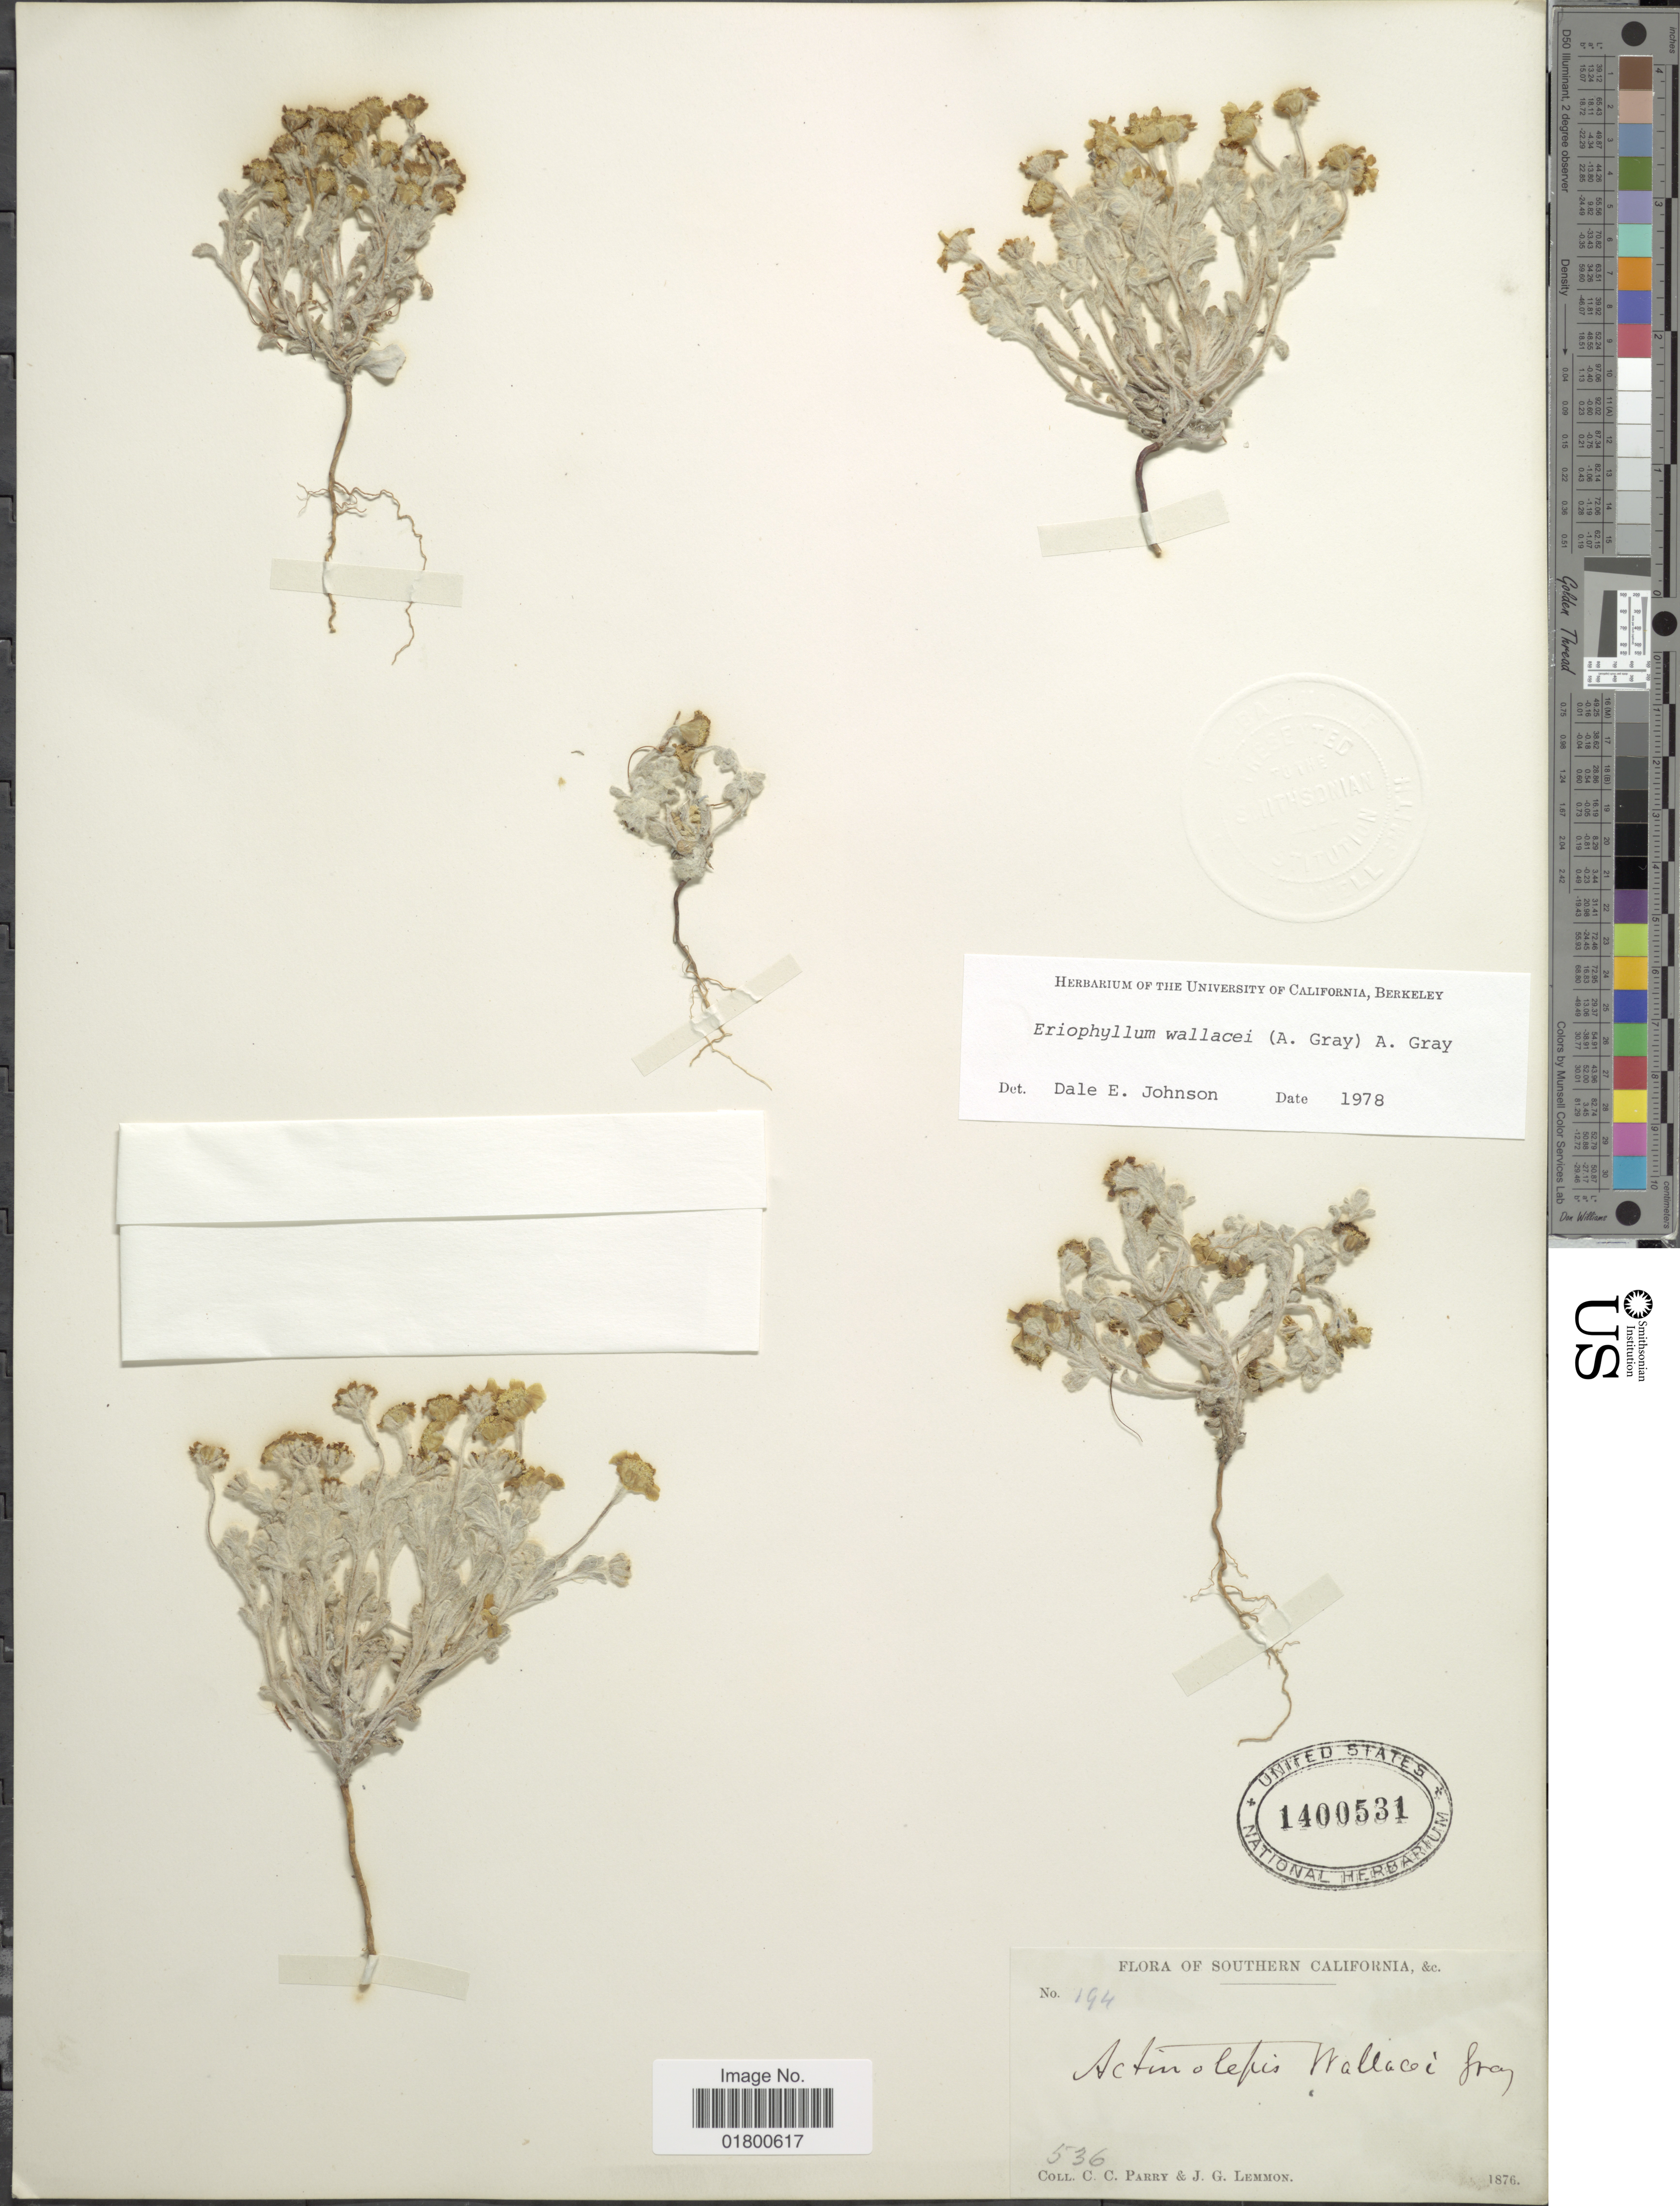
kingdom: Plantae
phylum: Tracheophyta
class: Magnoliopsida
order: Asterales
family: Asteraceae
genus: Eriophyllum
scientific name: Eriophyllum wallacei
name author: (A. Gray) A. Gray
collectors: C. C. Parry & J. Lemmon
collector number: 194/536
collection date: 1876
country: United States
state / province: California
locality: Southern California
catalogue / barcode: US 1400531